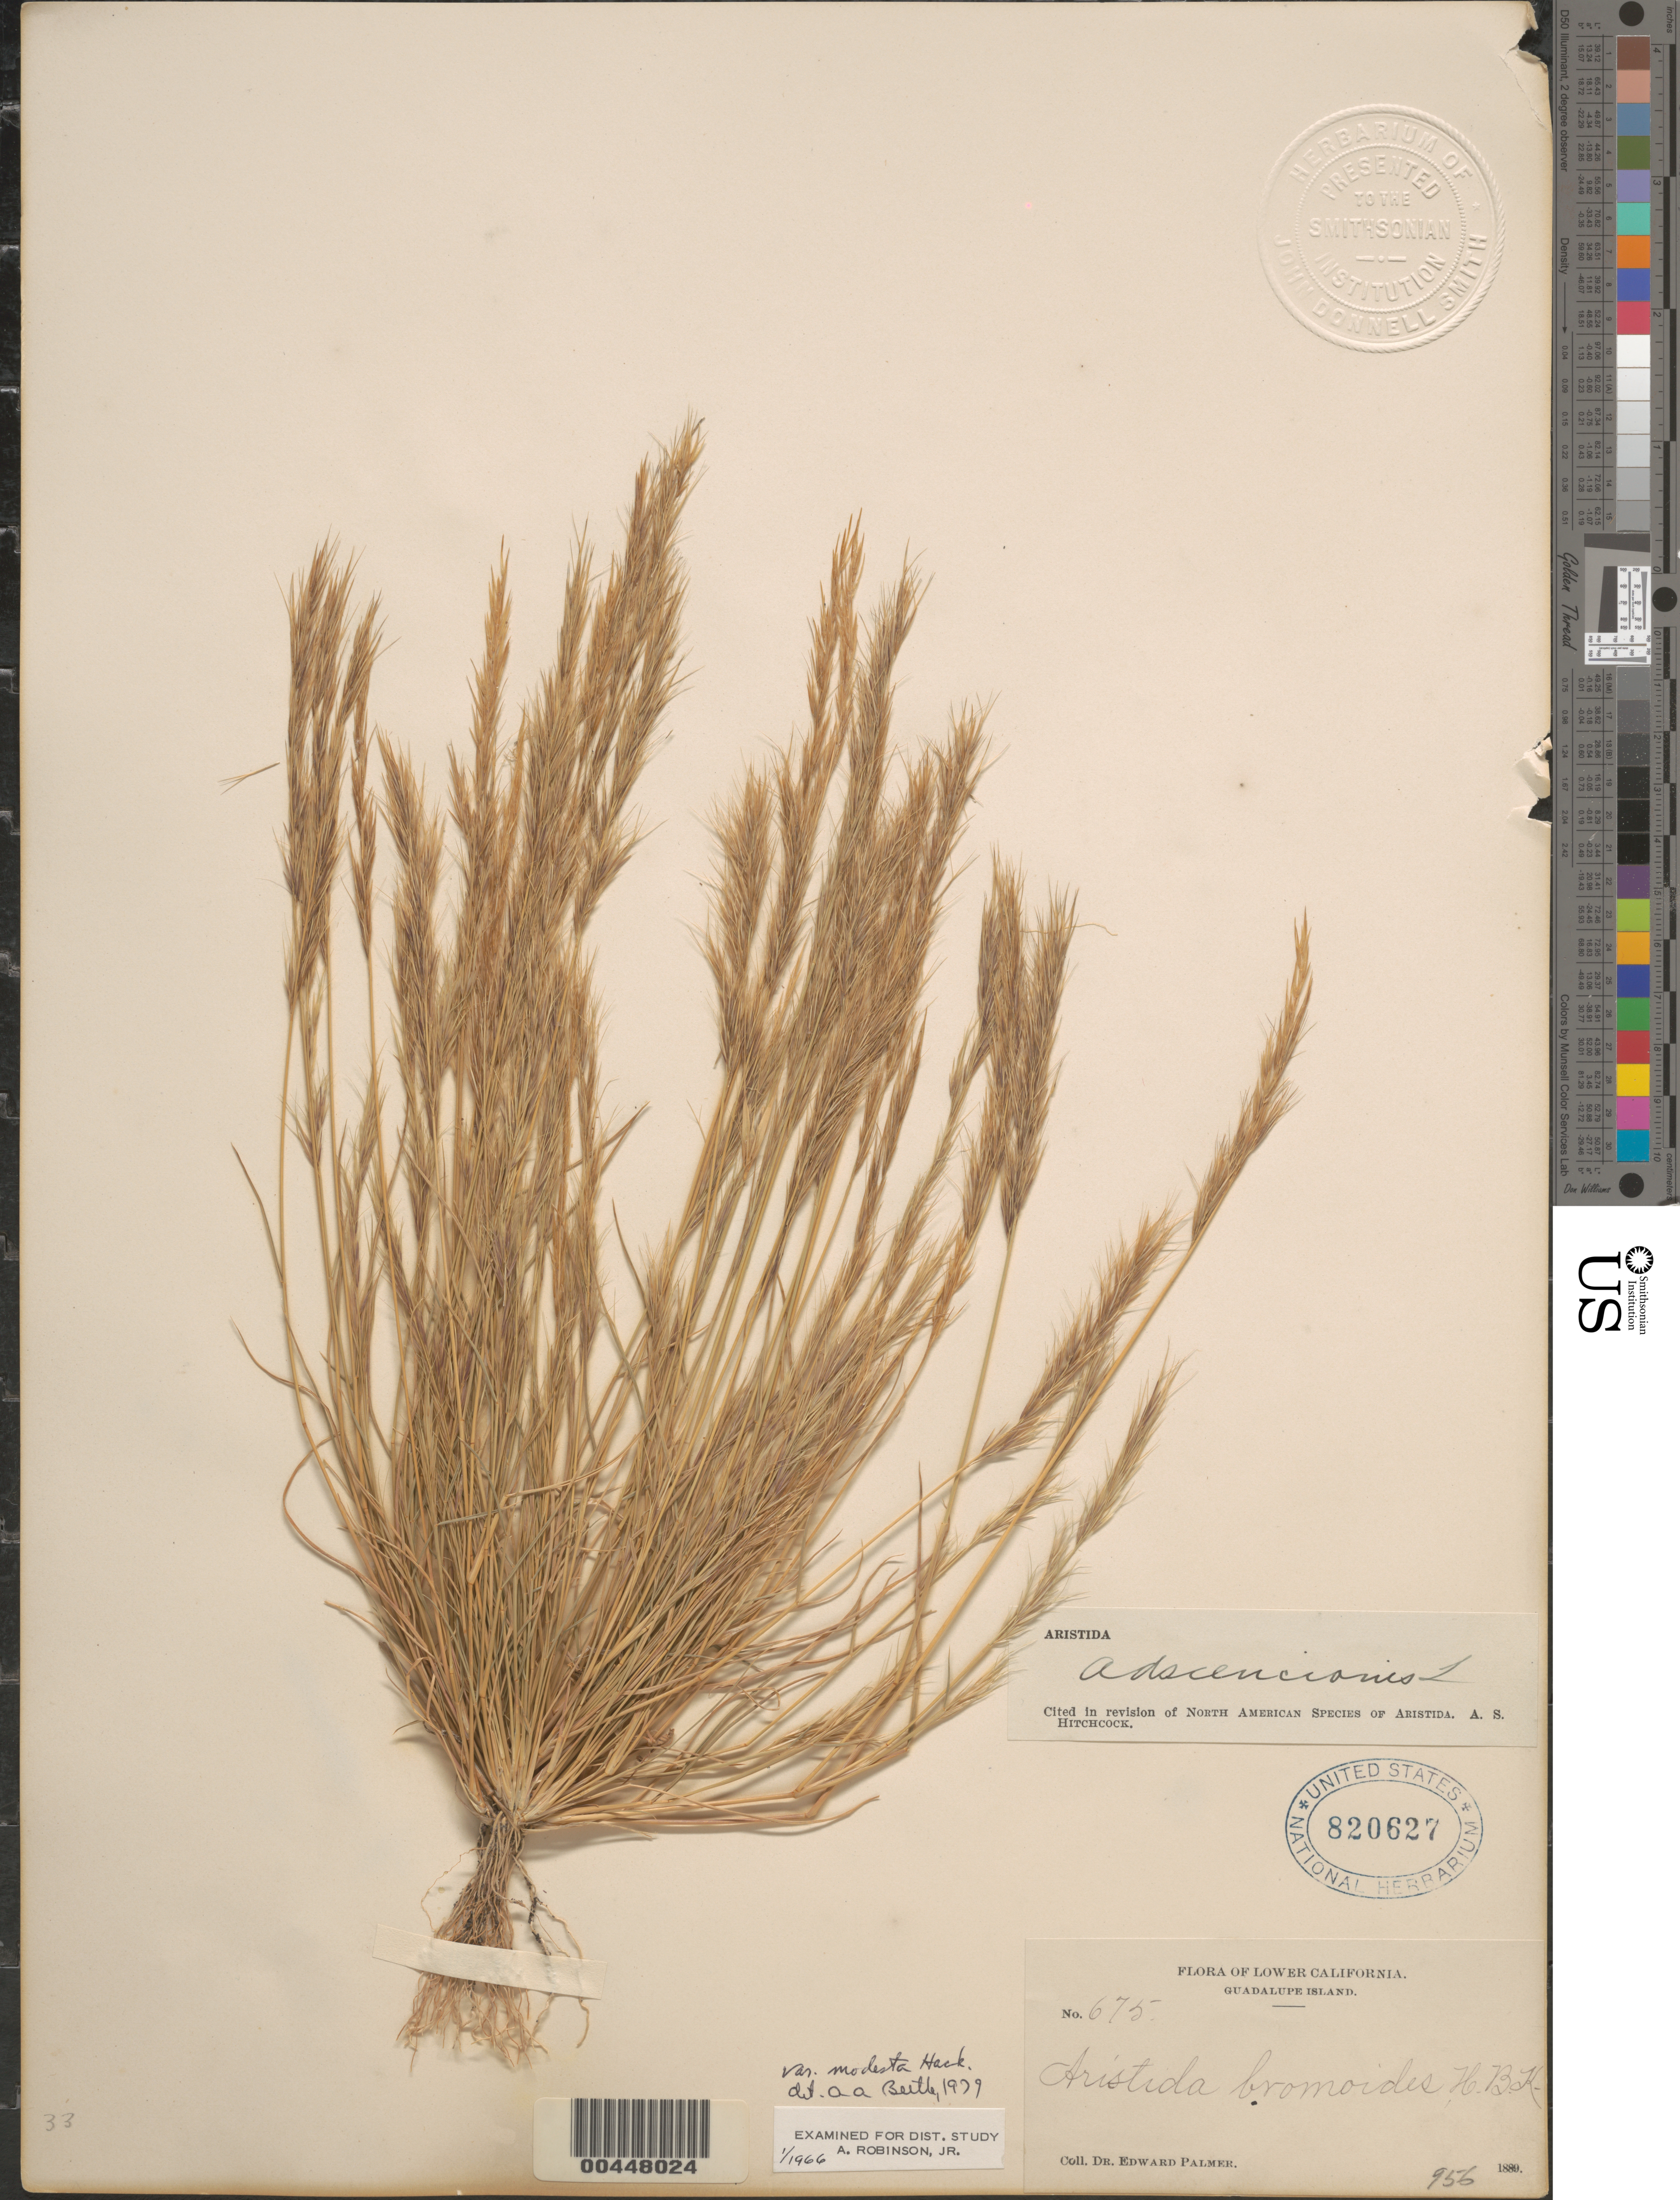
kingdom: Plantae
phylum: Tracheophyta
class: Liliopsida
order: Poales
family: Poaceae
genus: Aristida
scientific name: Aristida adscensionis var. modesta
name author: Hack. in Stuck.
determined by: Beetle, Alan A.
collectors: E. Palmer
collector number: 675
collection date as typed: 1889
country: Mexico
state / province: Baja California Sur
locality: Guadalupe Island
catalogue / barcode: US 820627